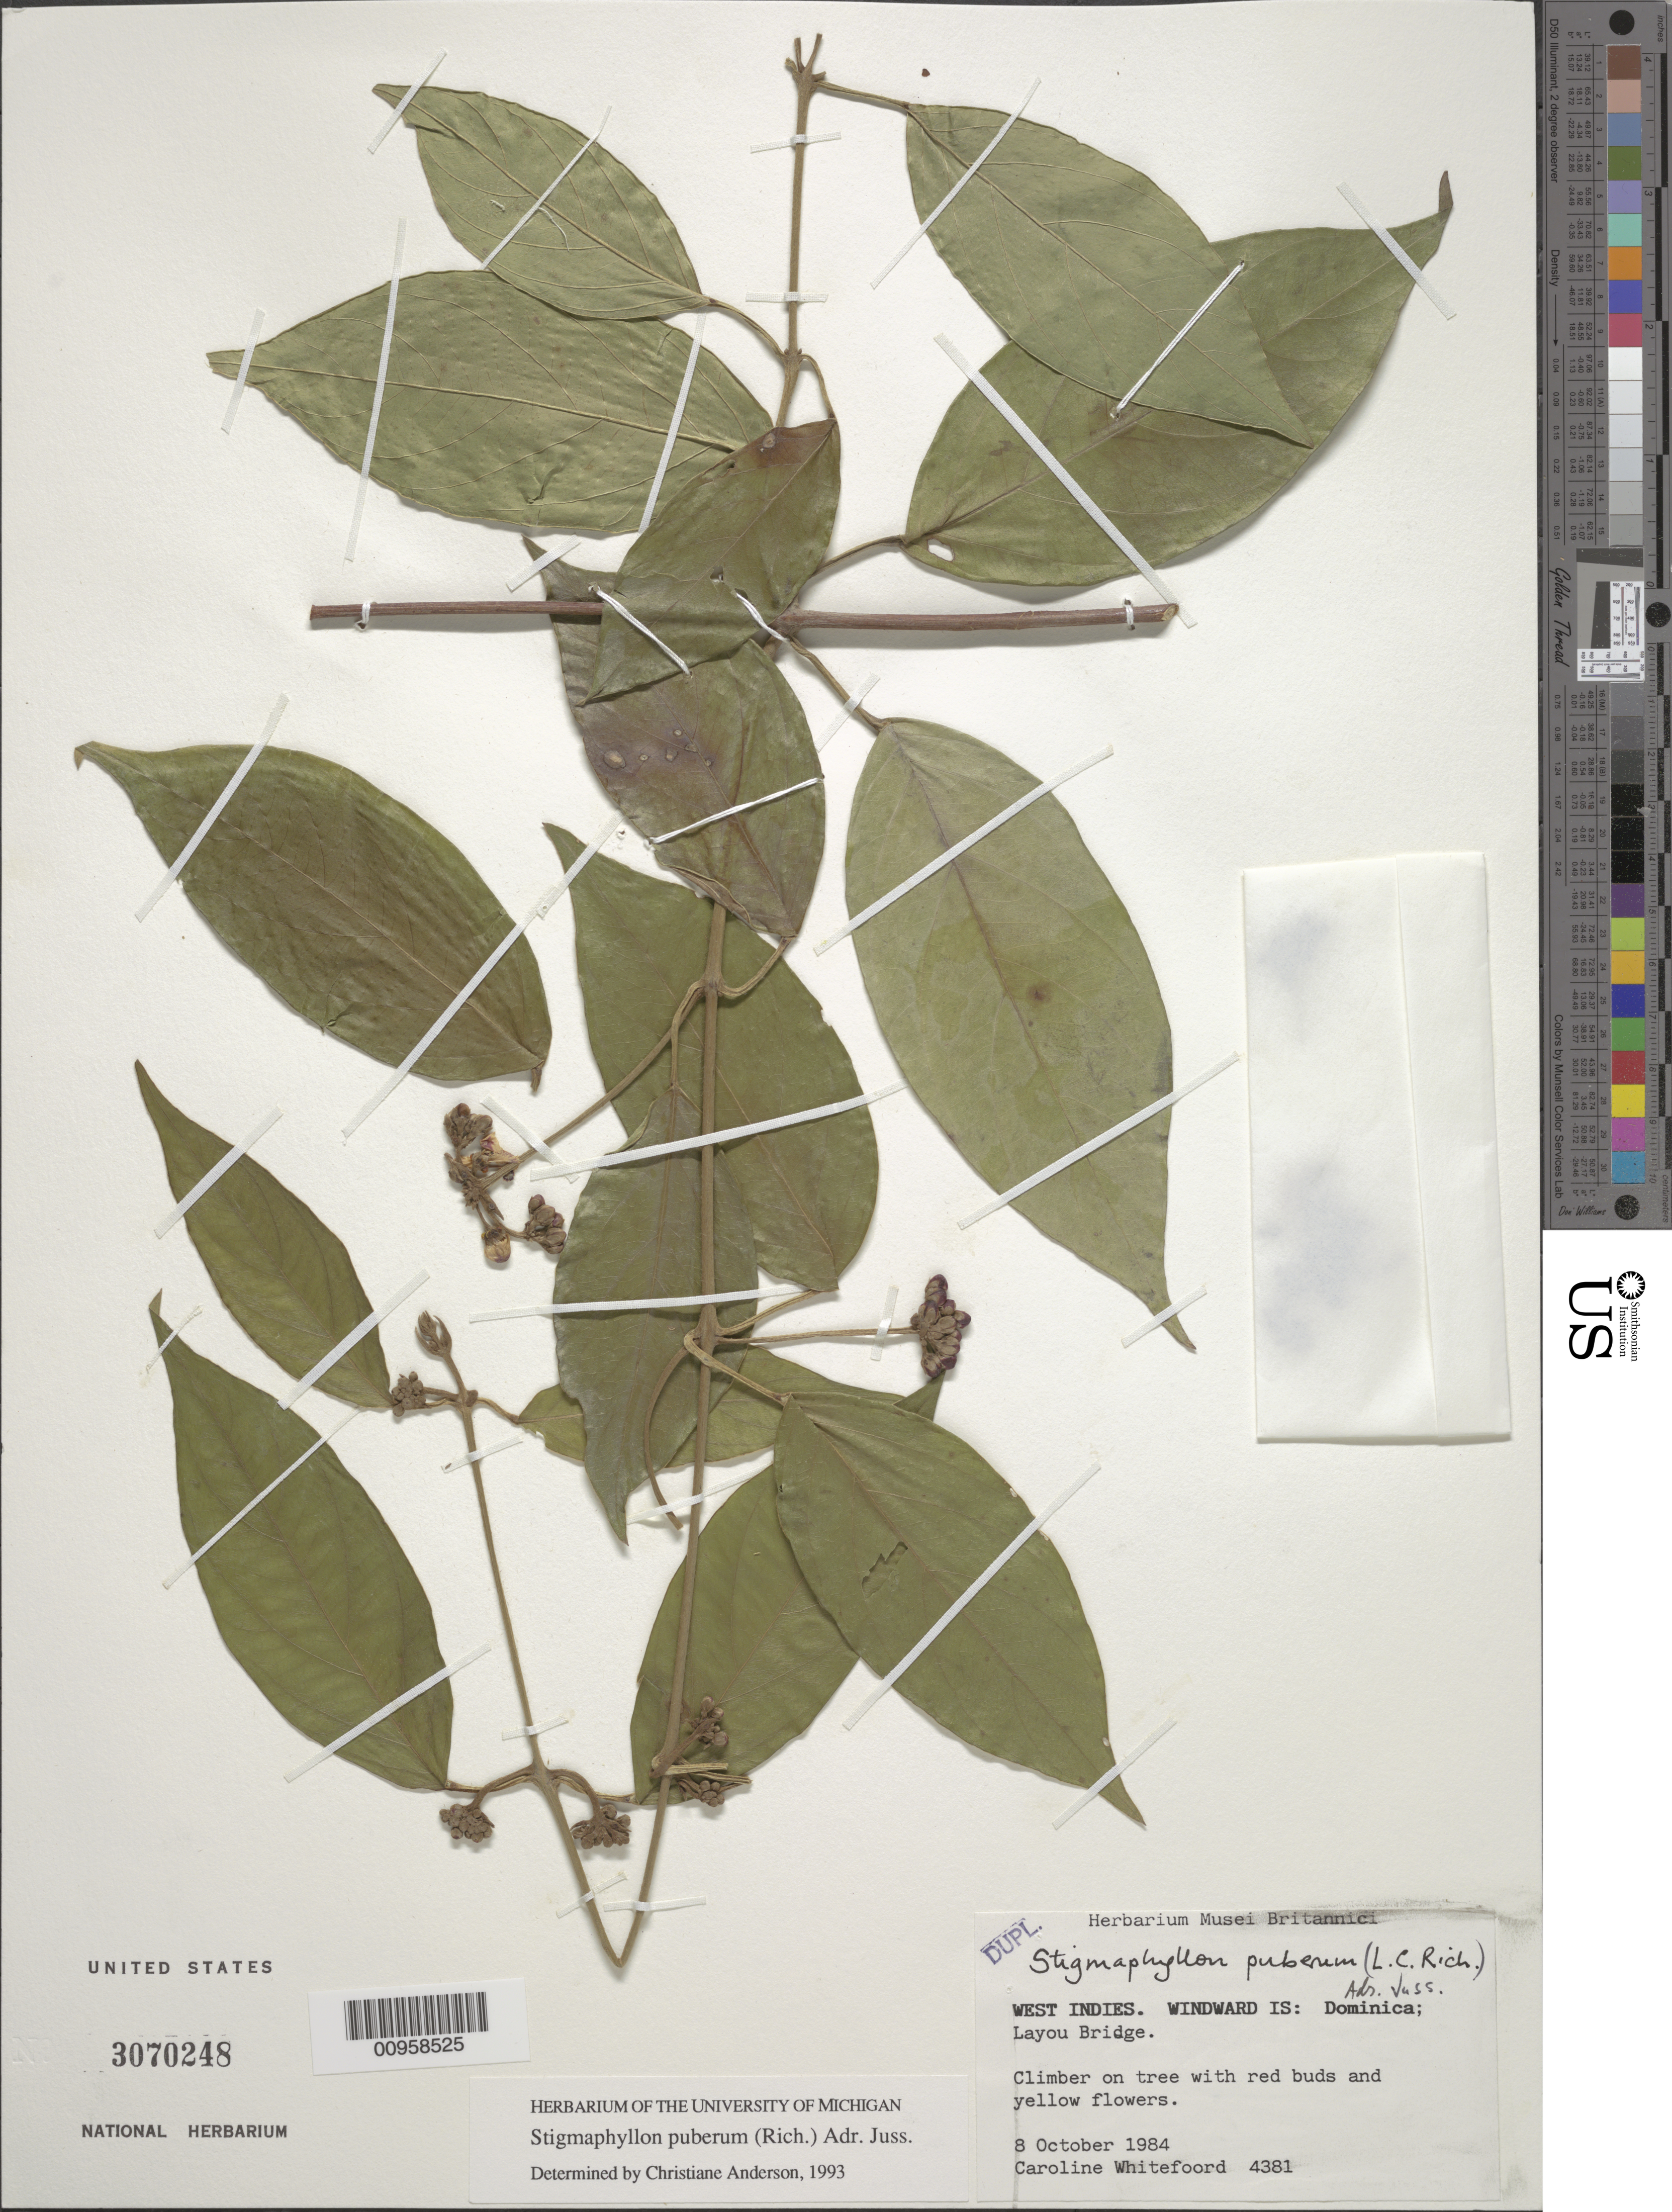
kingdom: Plantae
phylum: Tracheophyta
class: Magnoliopsida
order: Malpighiales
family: Malpighiaceae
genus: Stigmaphyllon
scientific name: Stigmaphyllon puberum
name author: (Rich.) A. Juss.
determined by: Anderson, C.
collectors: D. Whitefoord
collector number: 4381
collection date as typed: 08 Oct 1984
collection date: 1984-10-08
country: Dominica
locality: Layou Valley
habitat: On tree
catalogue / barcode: US 3070248